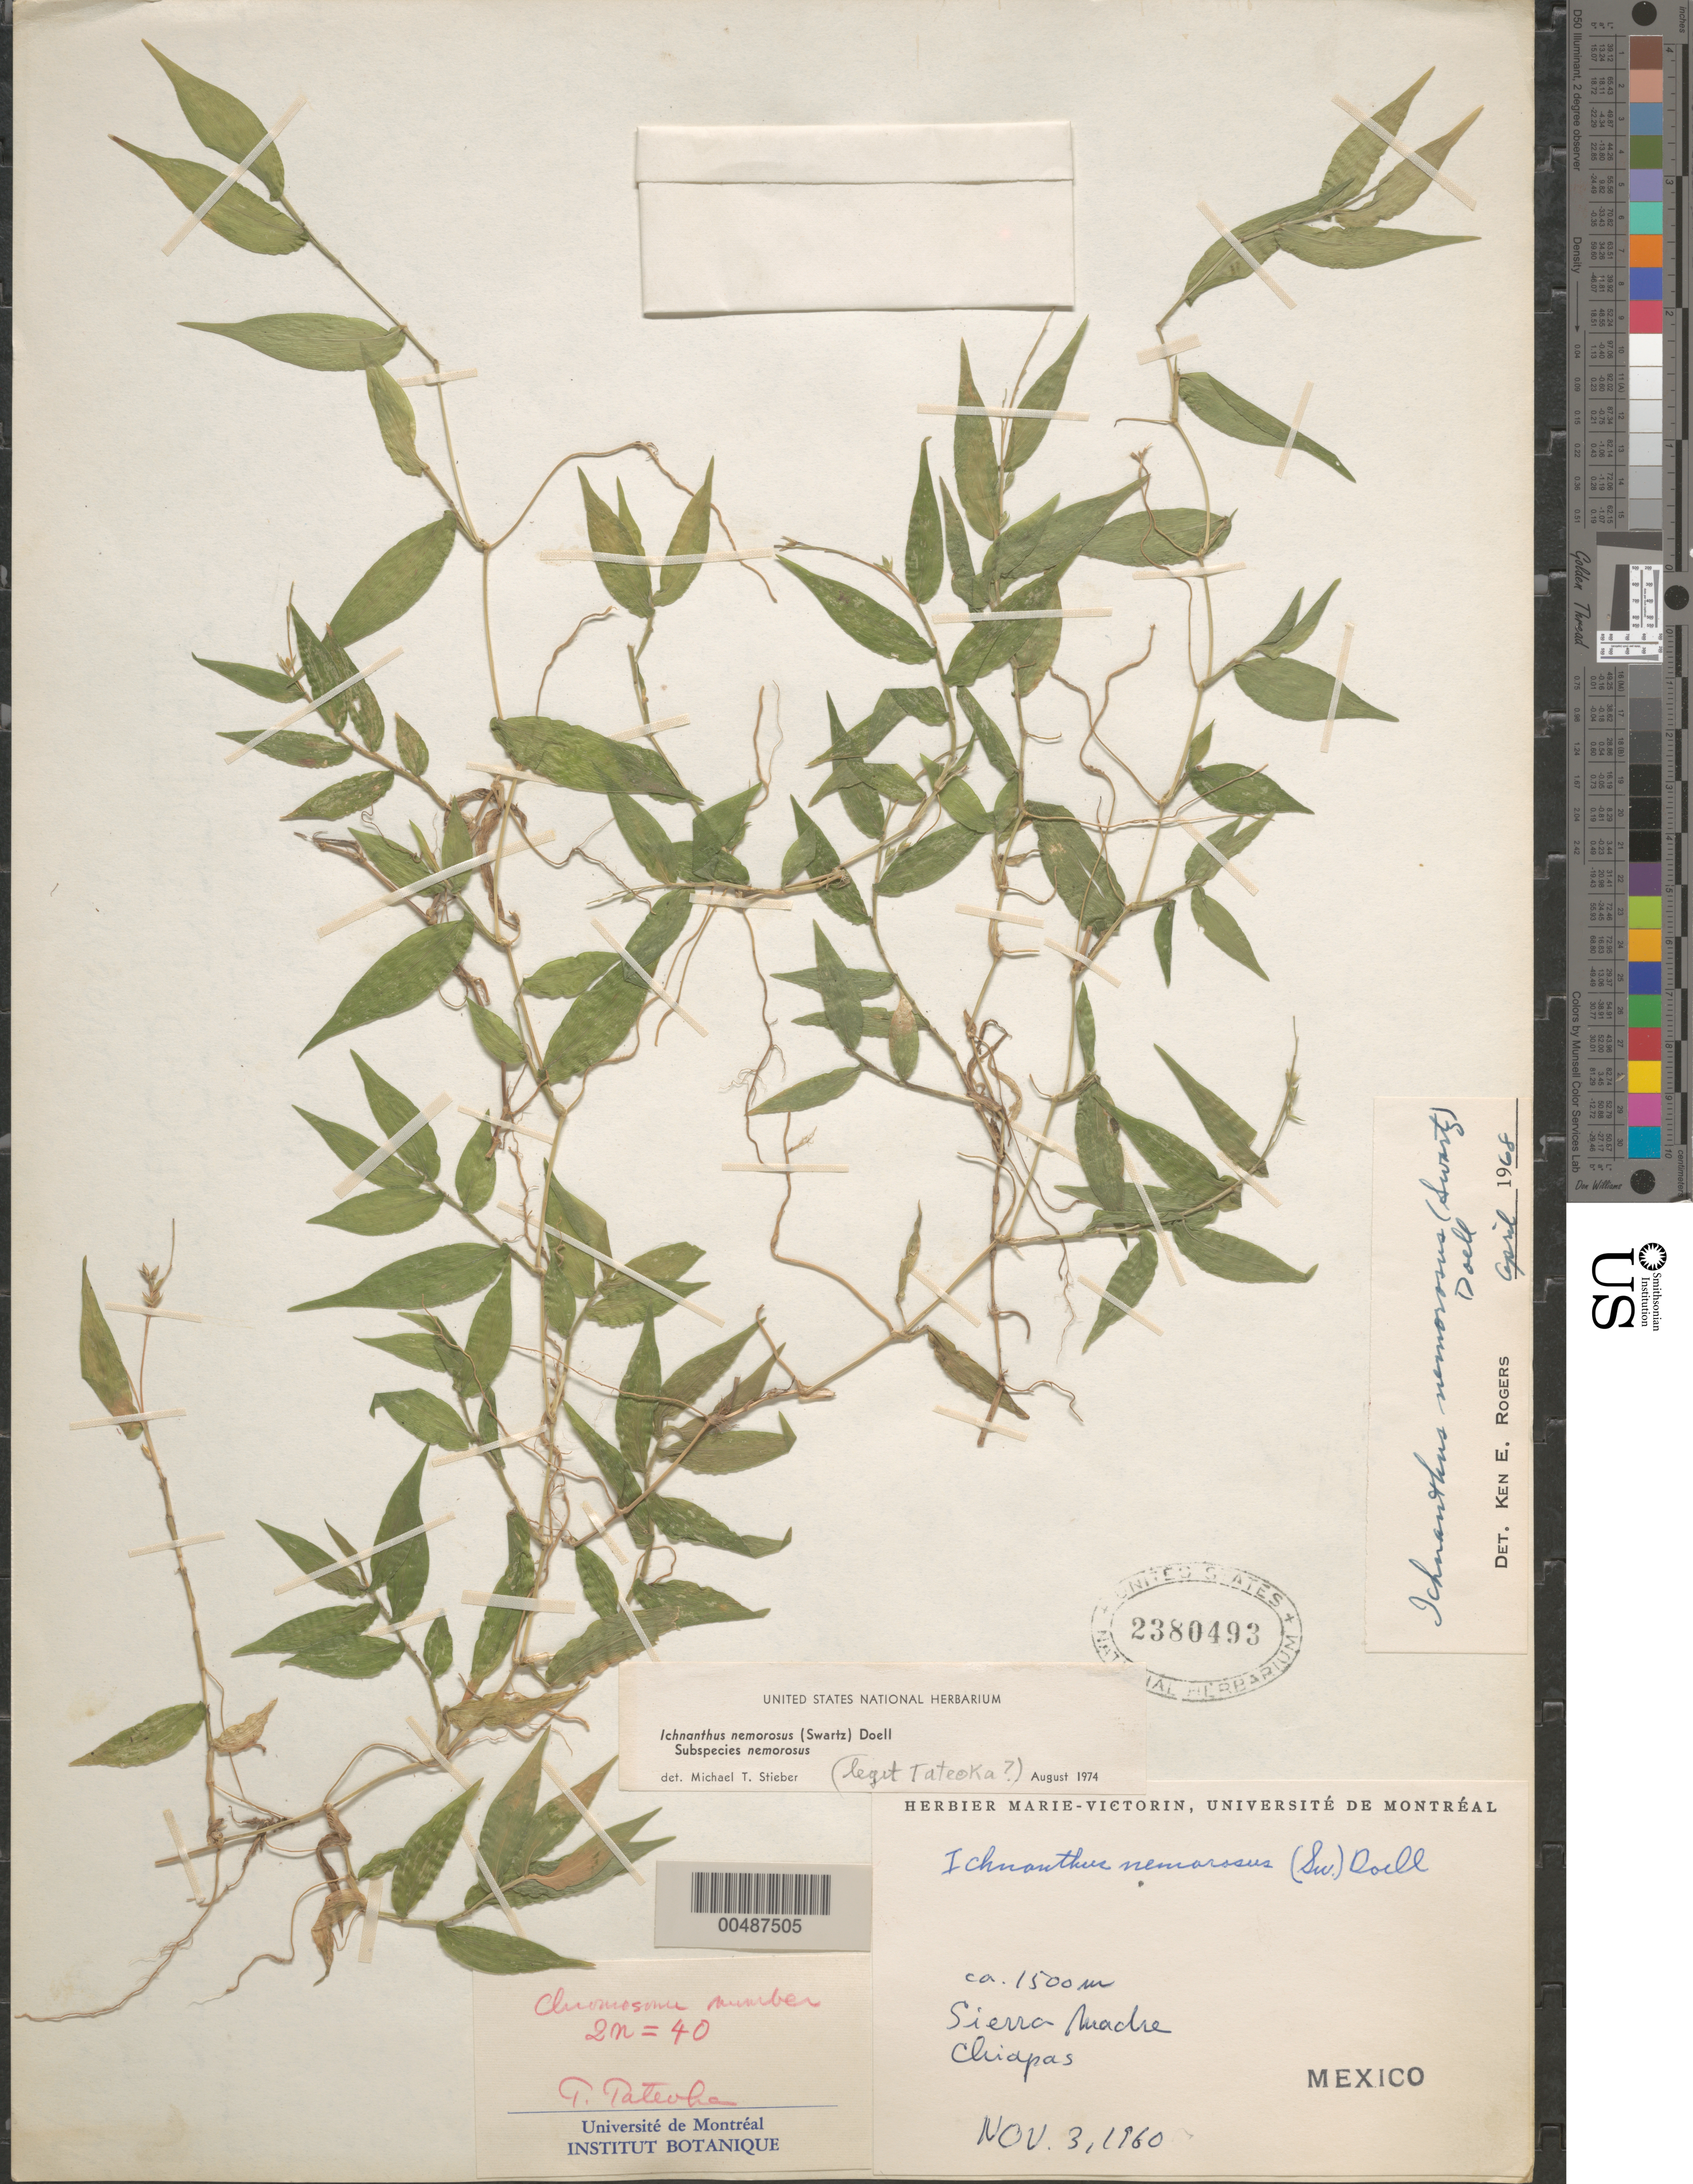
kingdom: Plantae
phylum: Tracheophyta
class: Liliopsida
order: Poales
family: Poaceae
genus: Hildaea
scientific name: Hildaea nemorosa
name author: (Sw.) C. Silva & R.P. Oliveira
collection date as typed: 3 Nov 1960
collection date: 1960-11-03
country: Mexico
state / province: Chiapas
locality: Sierra Madre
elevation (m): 1500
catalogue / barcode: US 2380493